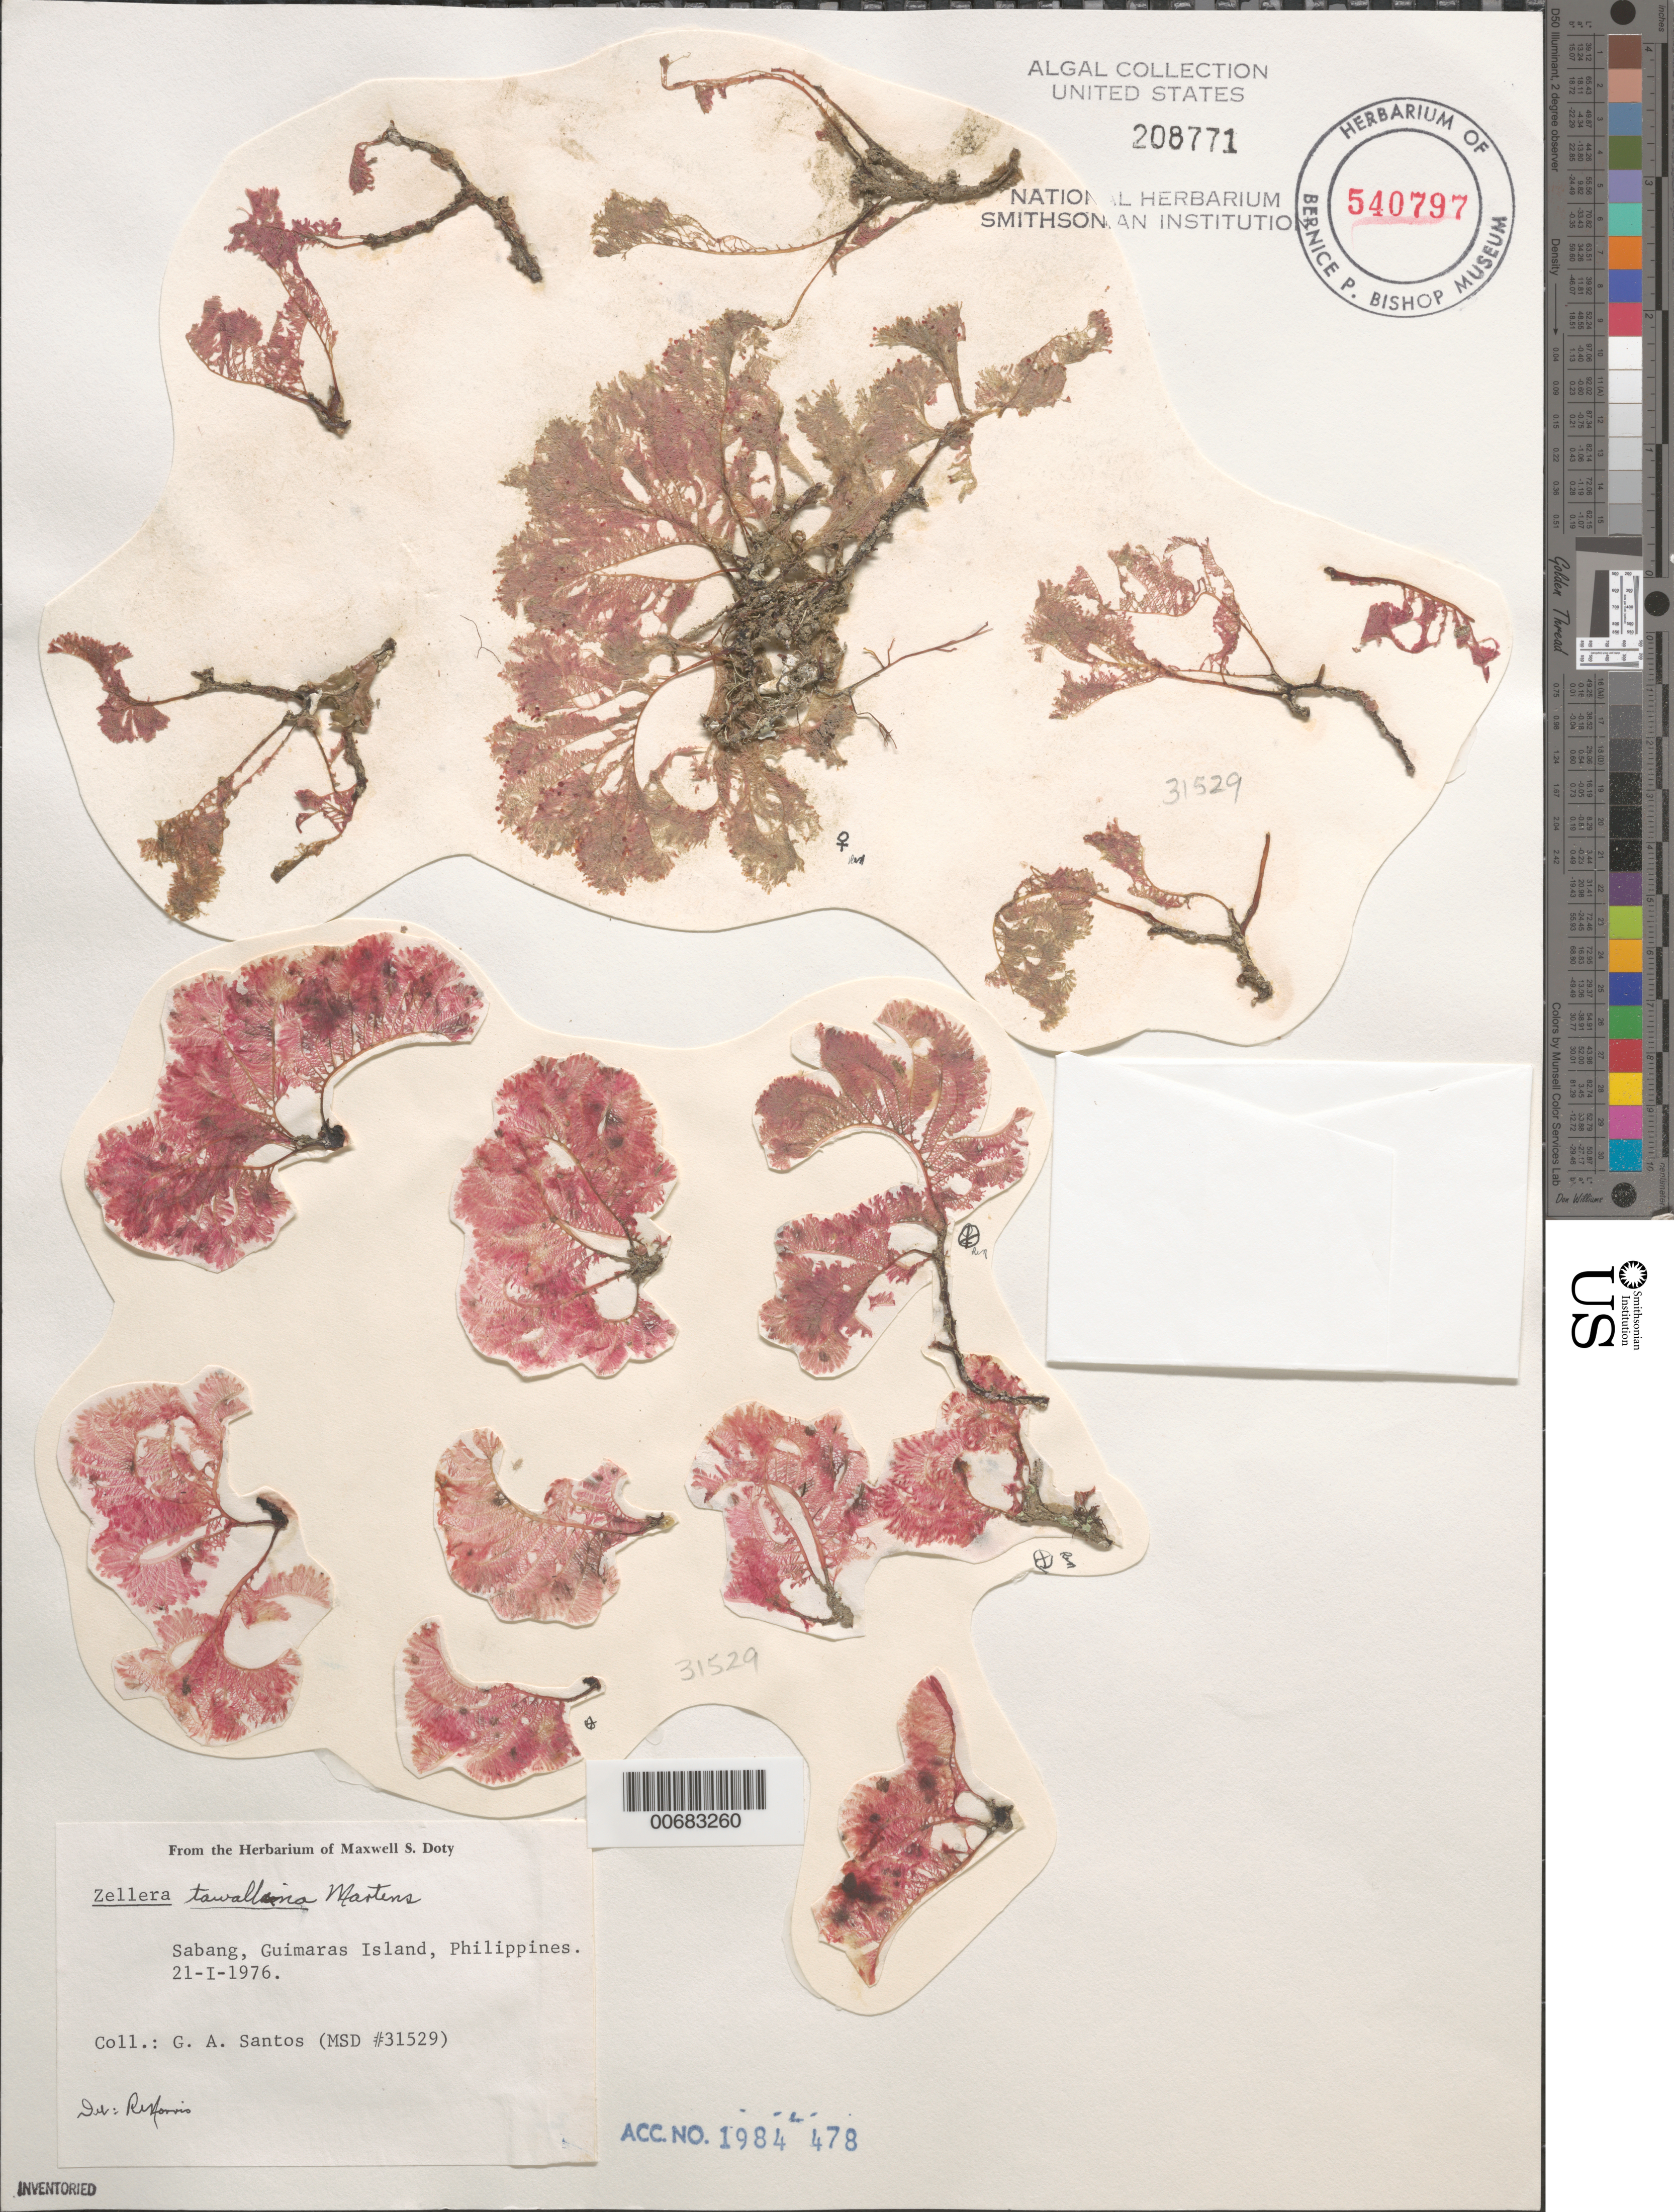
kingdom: Plantae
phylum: Rhodophyta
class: Florideophyceae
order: Ceramiales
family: Delesseriaceae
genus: Zellera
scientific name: Zellera tawallina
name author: G. Martens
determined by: Norris, R. E.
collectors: G. Santos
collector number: MSD 31529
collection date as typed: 21 Jan 1976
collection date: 1976-01-21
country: Philippines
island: Guimaras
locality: Sabang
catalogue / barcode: US 208771